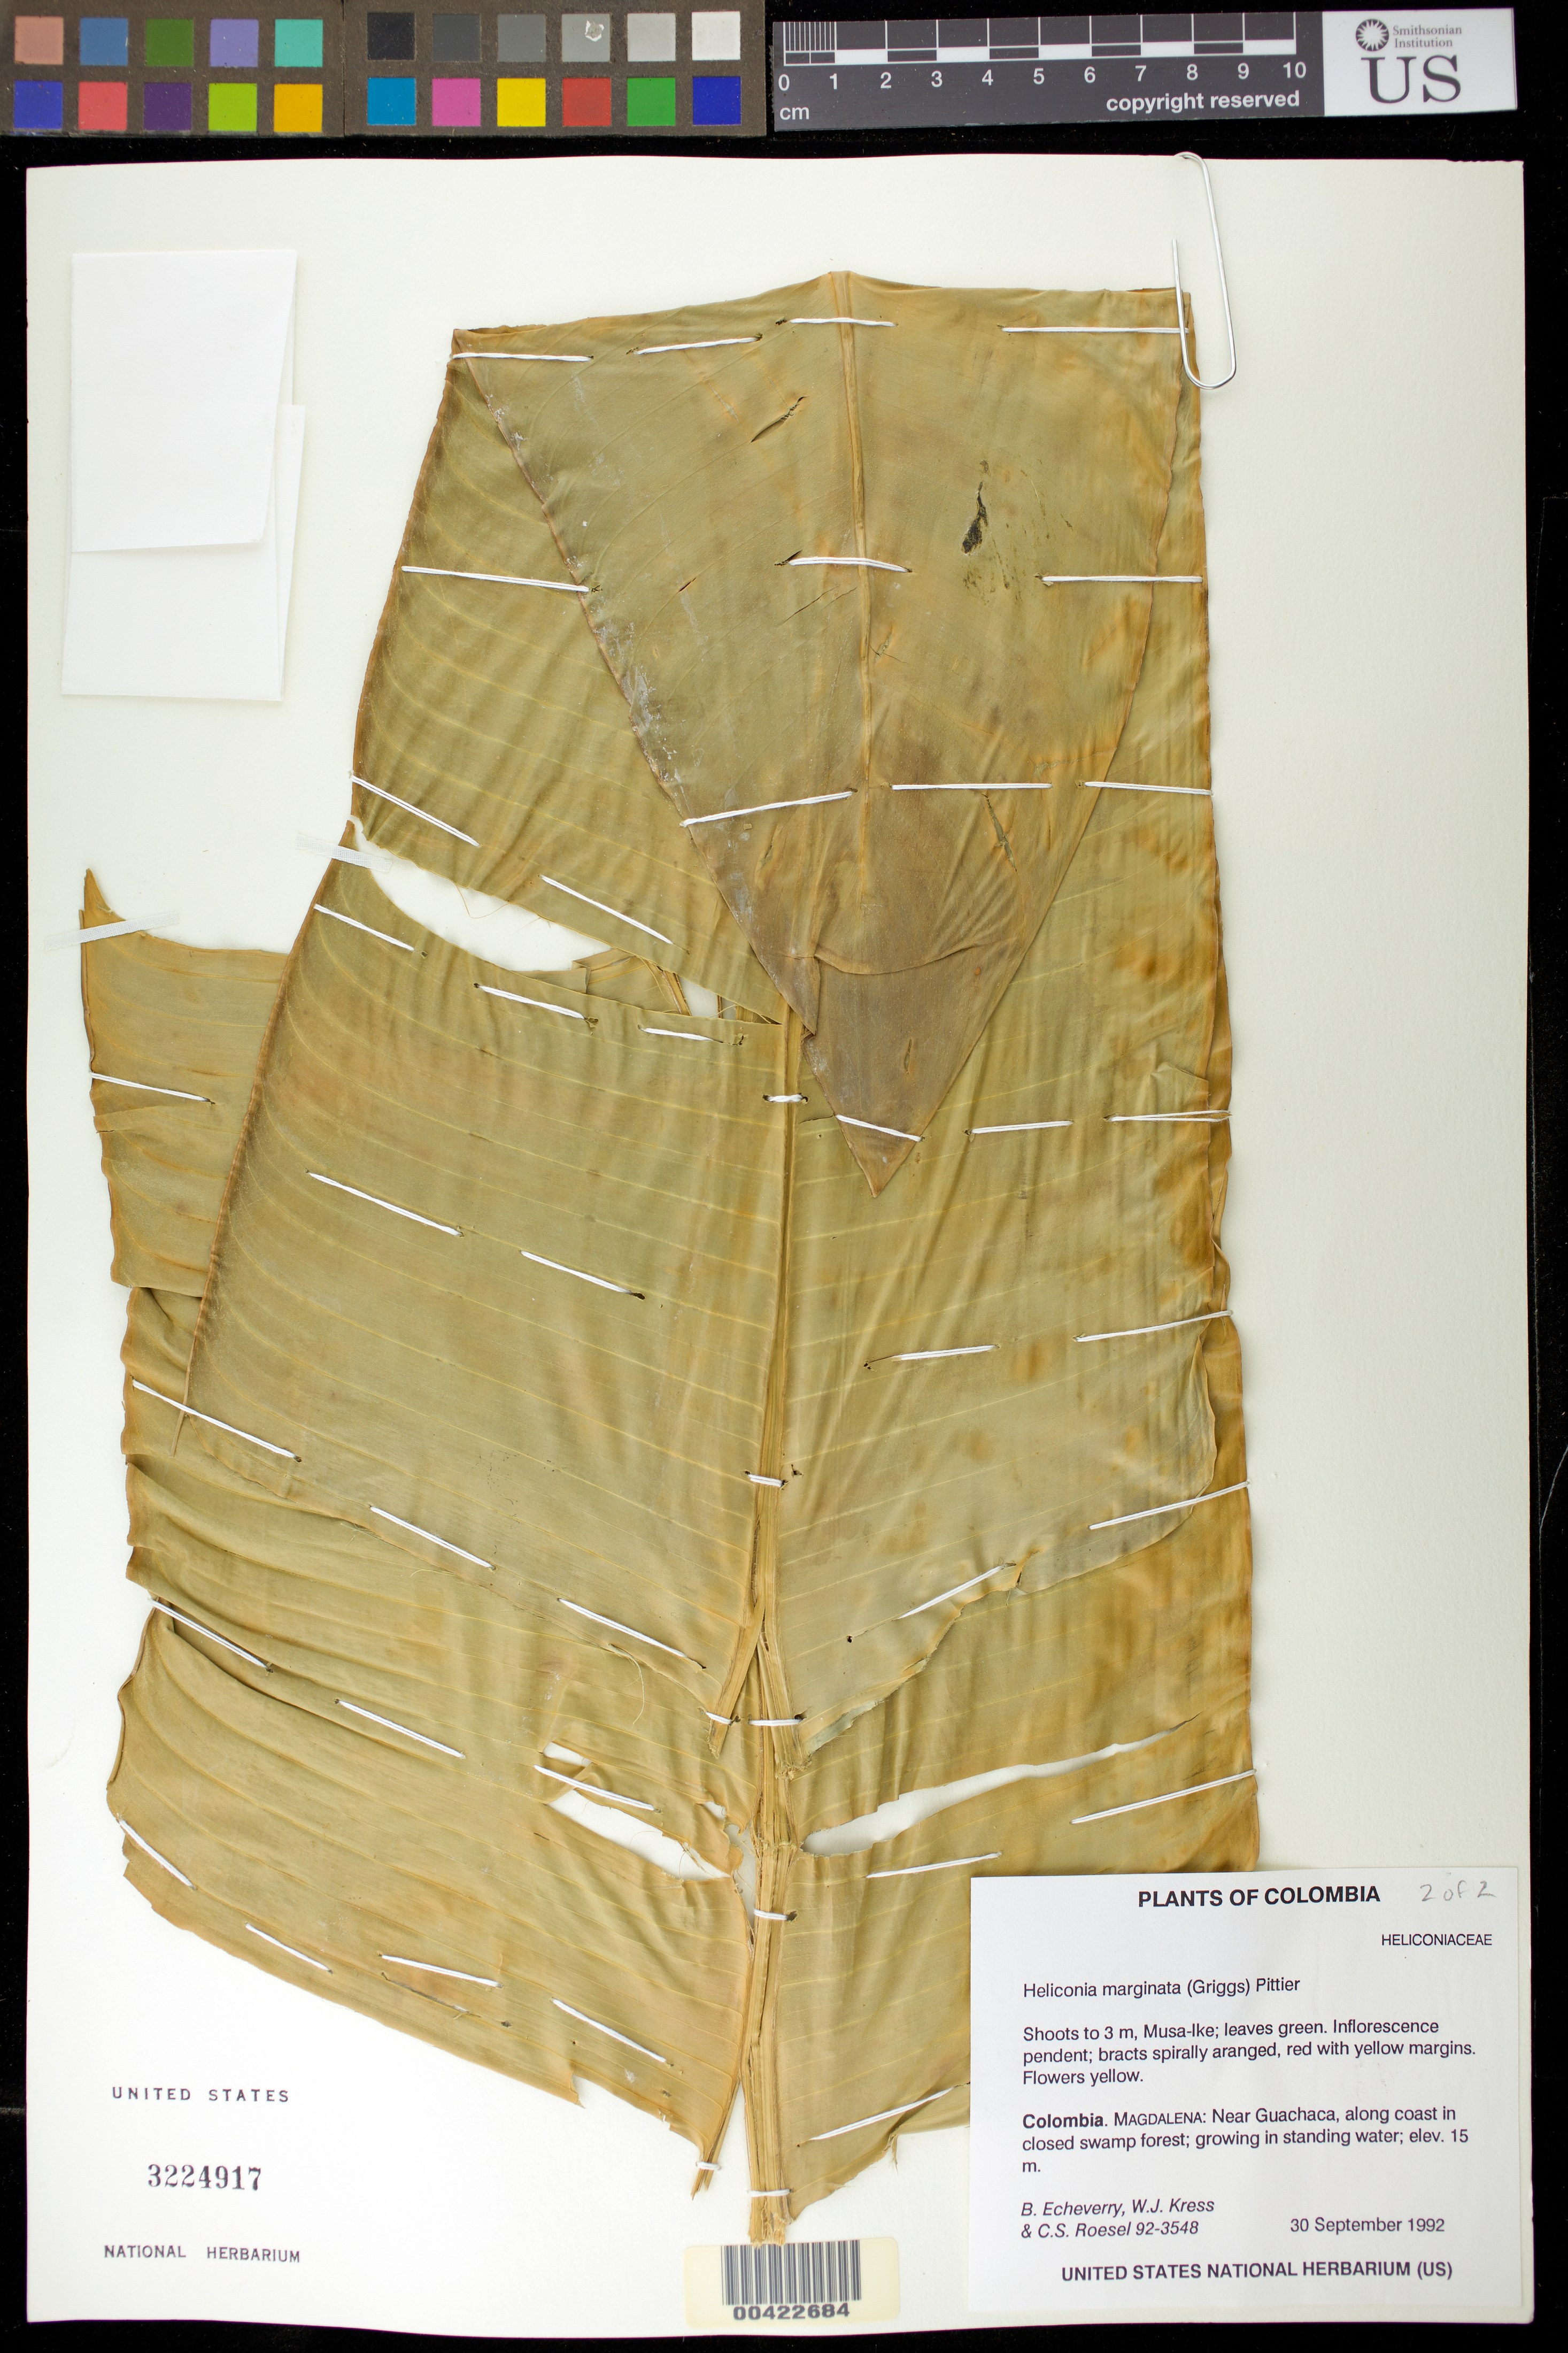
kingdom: Plantae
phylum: Tracheophyta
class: Liliopsida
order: Zingiberales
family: Heliconiaceae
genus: Heliconia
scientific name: Heliconia marginata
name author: (R.F. Griggs) Pittier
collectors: B. Echeverry, W. J. Kress & C. S. Roesel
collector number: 92-3548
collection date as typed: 30 Sep 1992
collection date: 1992-09-30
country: Colombia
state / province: Magdalena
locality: Near guachaca, along coast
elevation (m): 15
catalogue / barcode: US 3224917